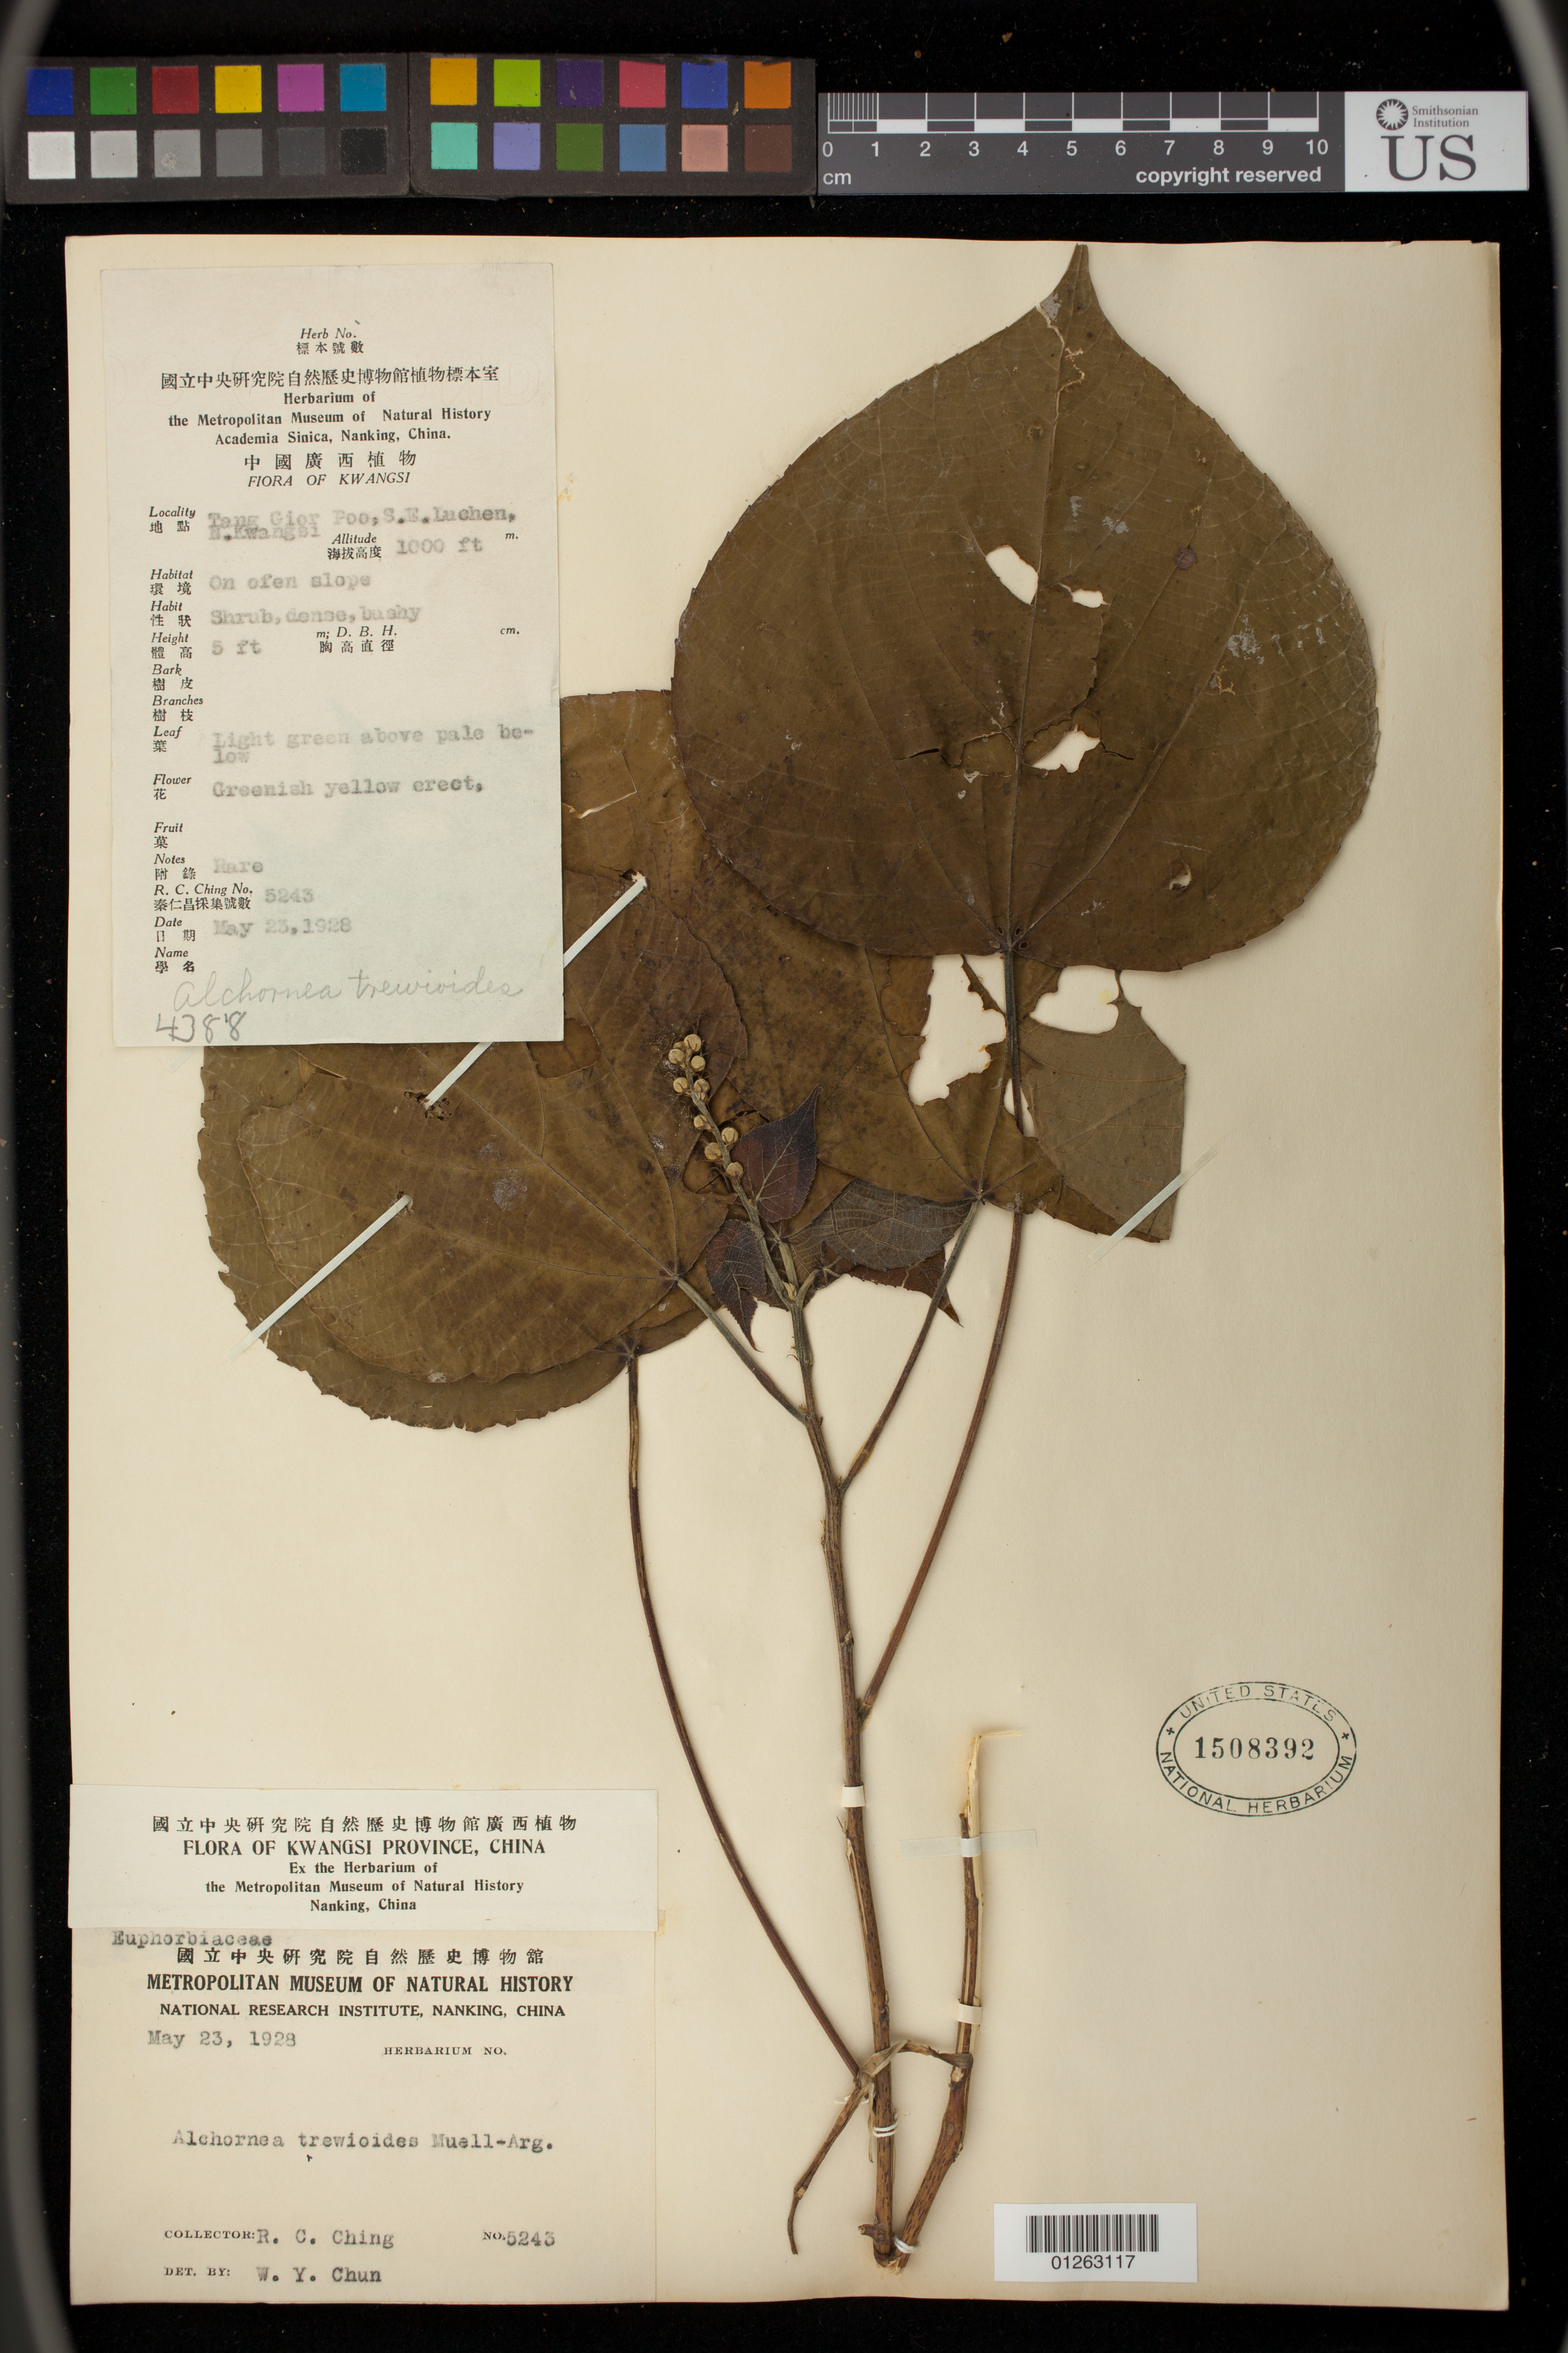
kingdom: Plantae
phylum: Tracheophyta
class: Magnoliopsida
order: Malpighiales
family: Euphorbiaceae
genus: Alchornea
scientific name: Alchornea trewioides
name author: (Benth.) Müll. Arg.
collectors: R. C. Ching & W. Y. Chun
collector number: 5243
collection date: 1928-05-23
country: China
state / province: Guangxi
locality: Tang Gior Poo, S.E.Luchen, N. Kwangsi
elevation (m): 305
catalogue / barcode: US 1508392